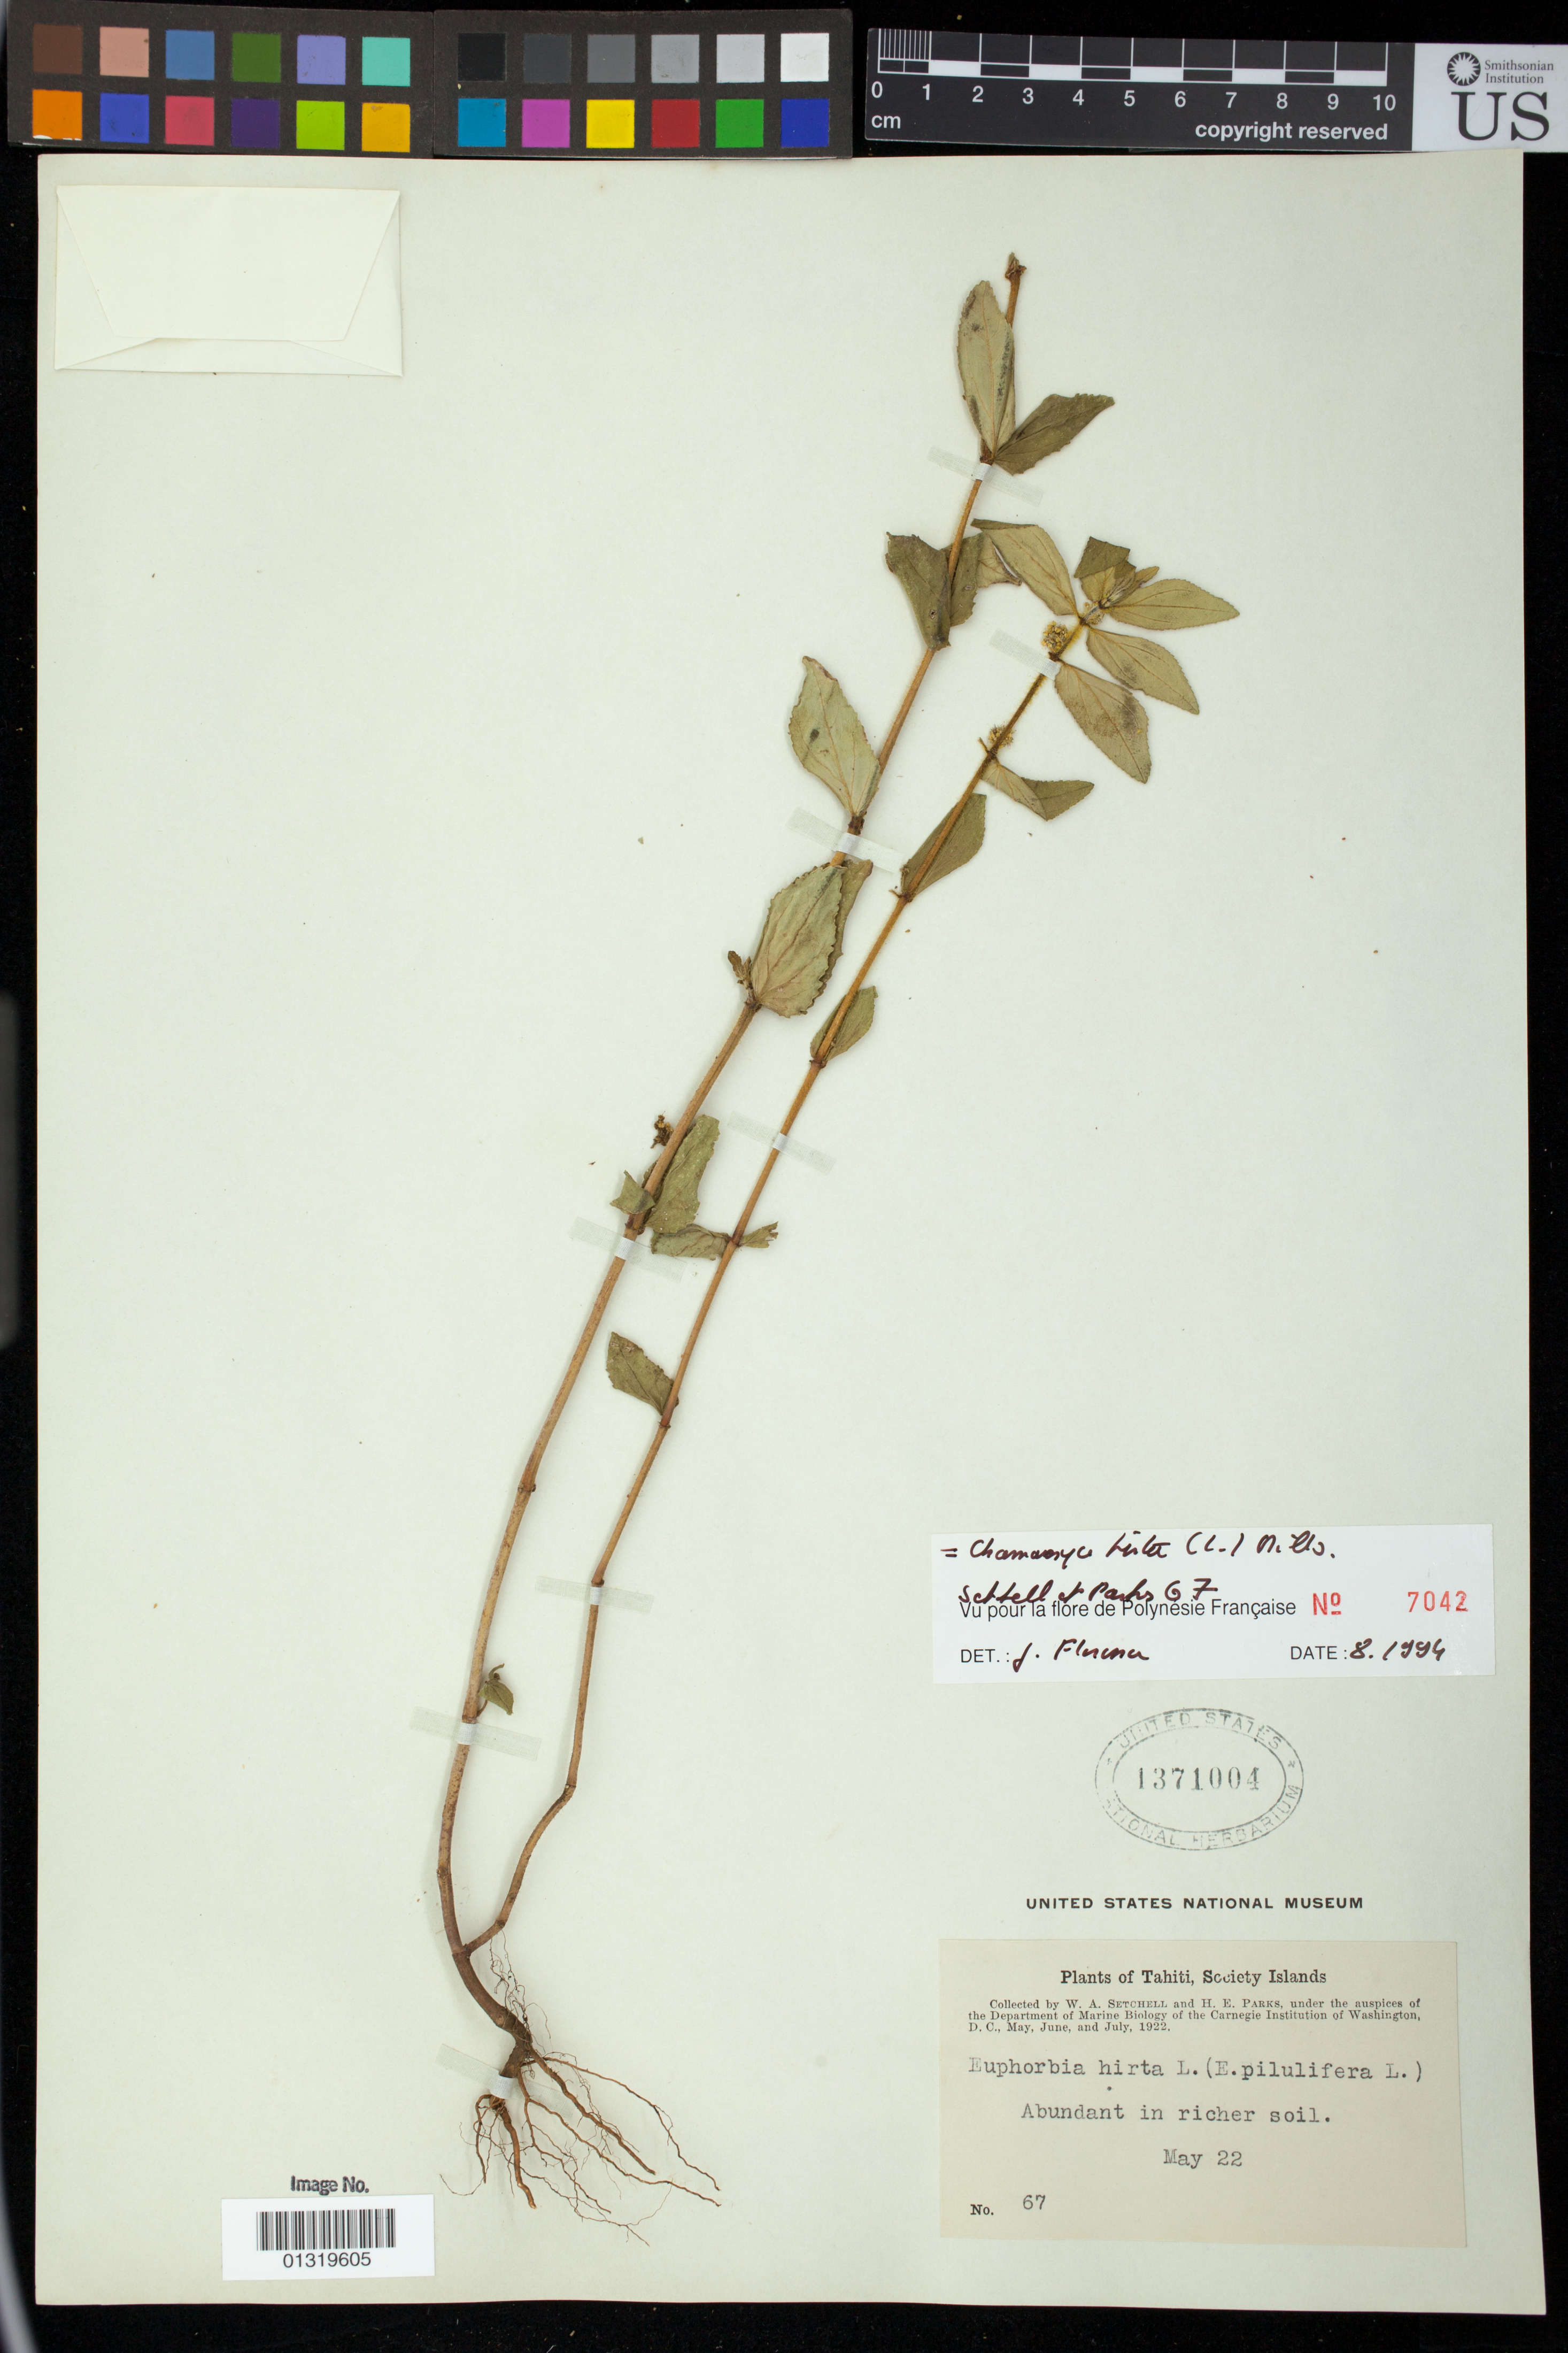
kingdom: Plantae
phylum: Tracheophyta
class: Magnoliopsida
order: Malpighiales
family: Euphorbiaceae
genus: Euphorbia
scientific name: Euphorbia hirta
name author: L.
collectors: W. Setchell & H. E. Parks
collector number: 67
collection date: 1922-05-22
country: French Polynesia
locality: Tahiti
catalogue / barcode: US 1371004